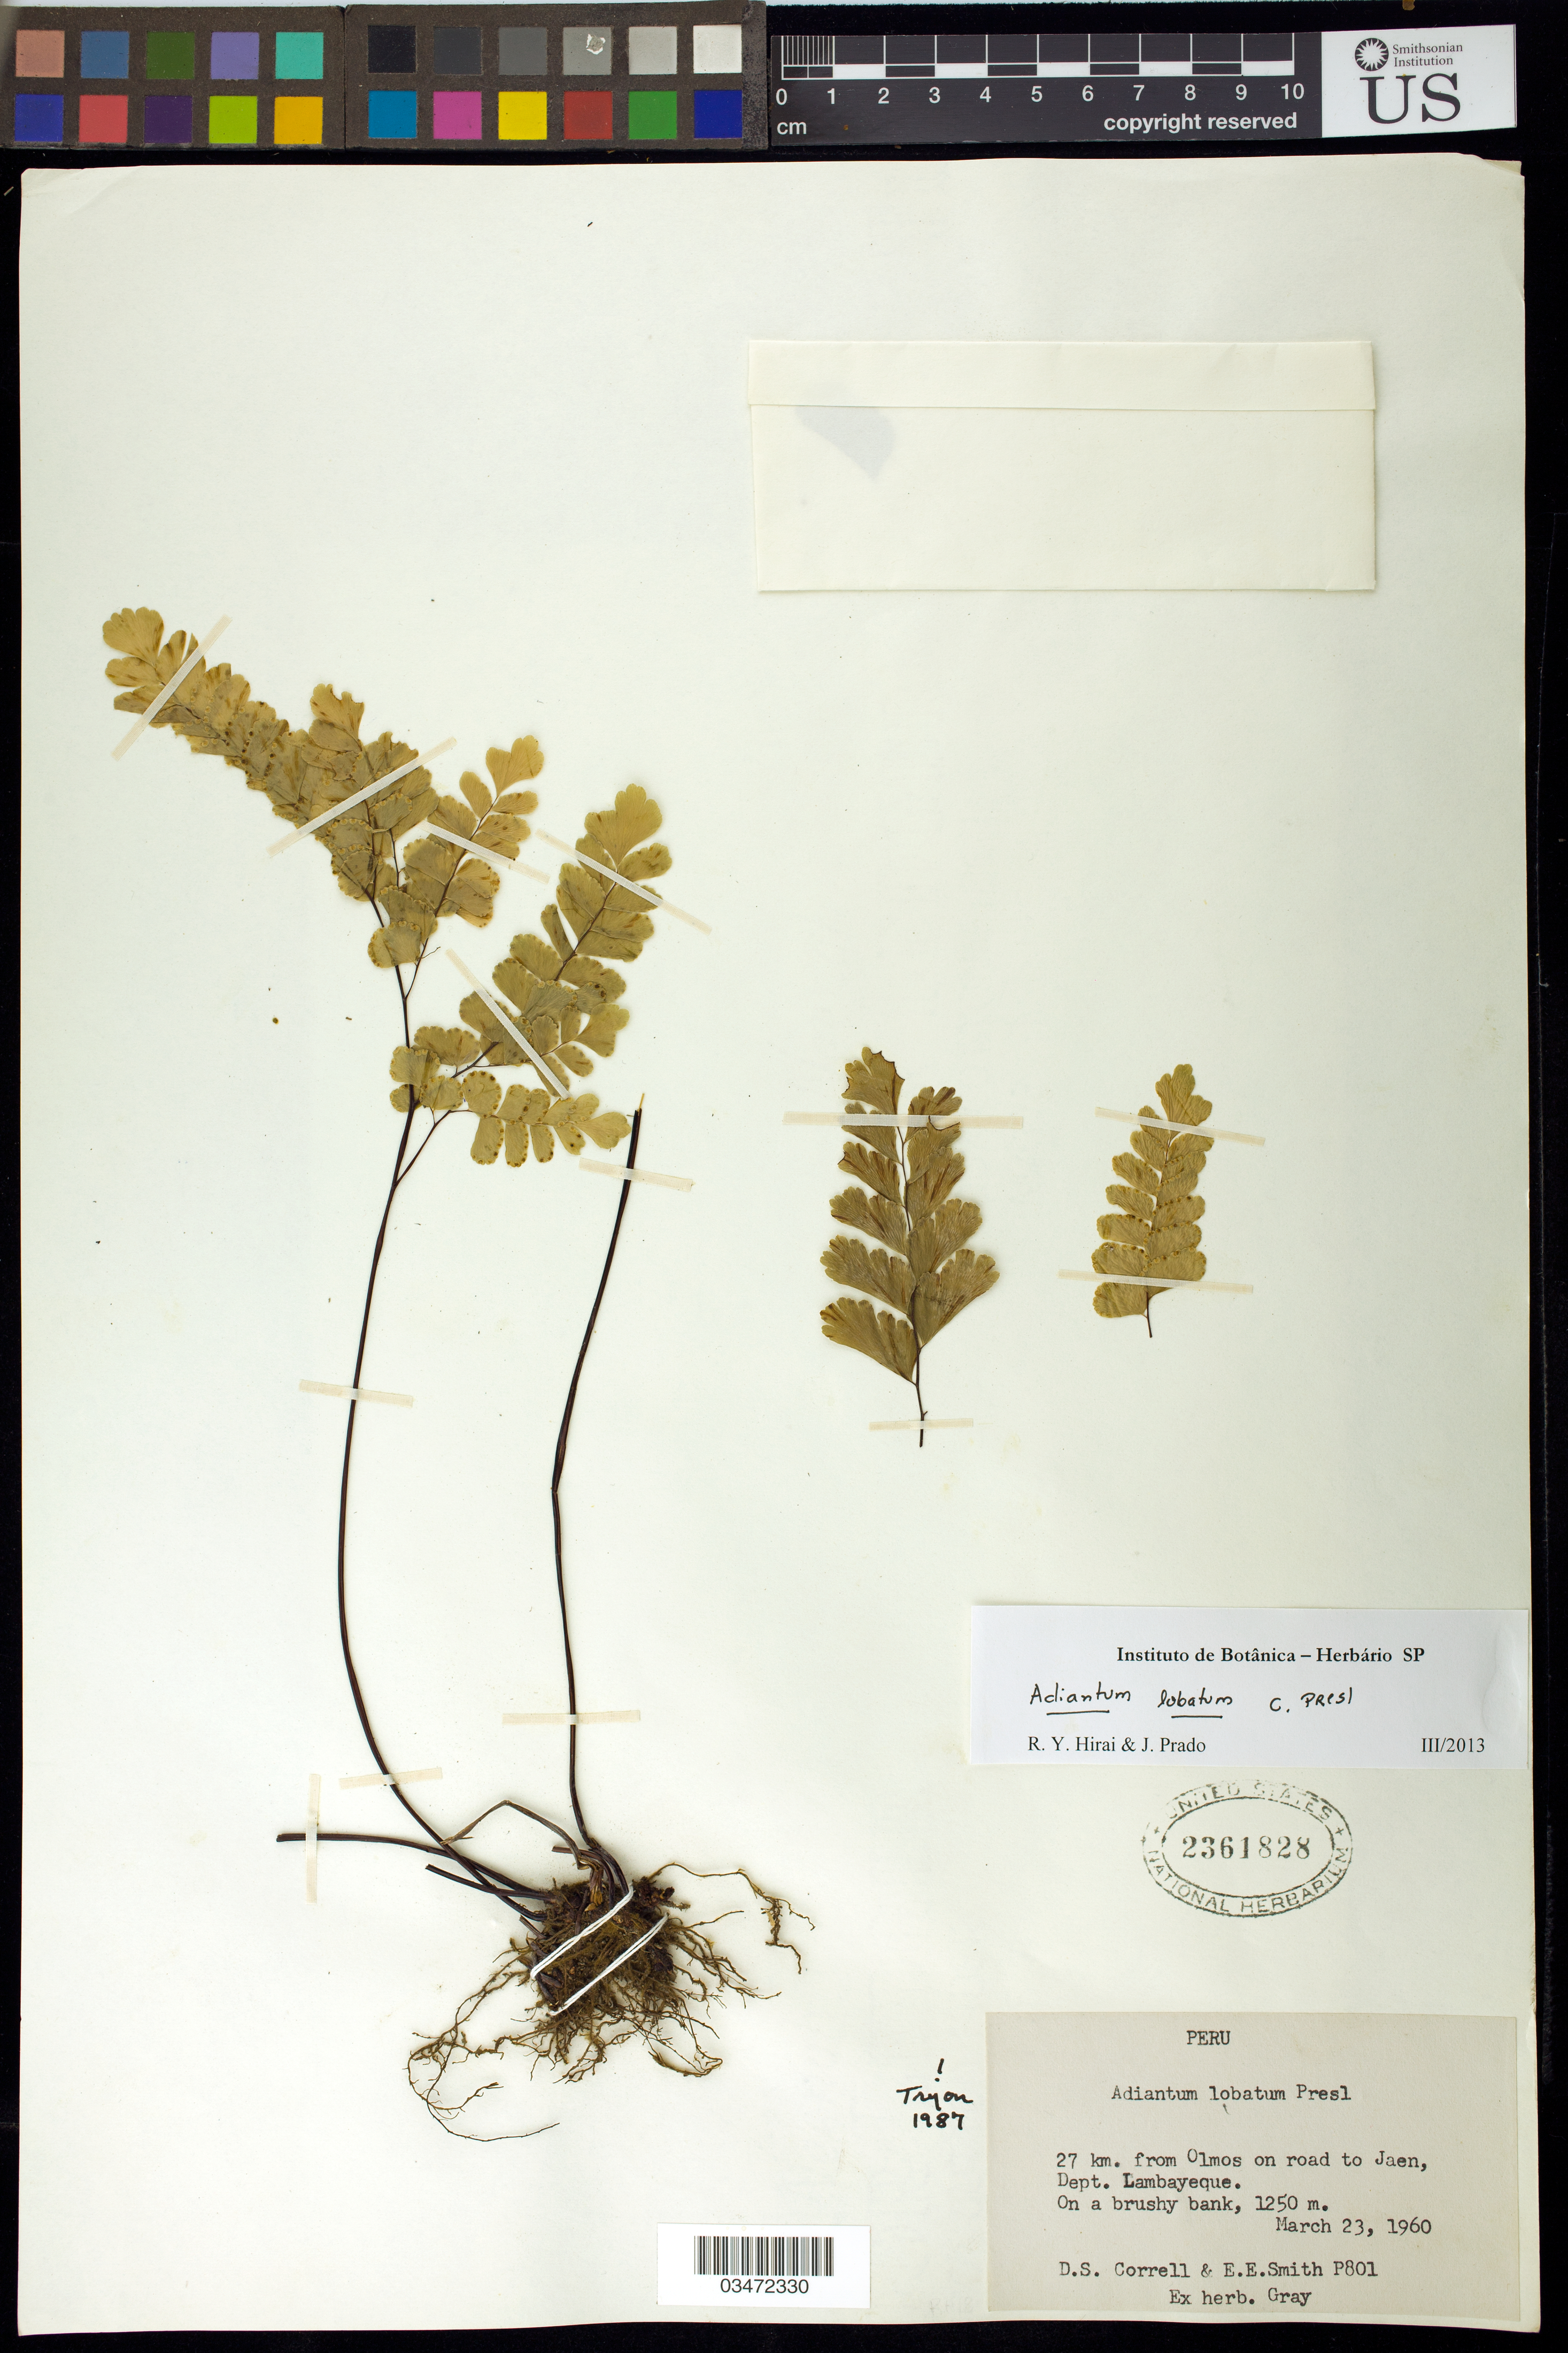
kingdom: Plantae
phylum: Tracheophyta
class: Polypodiopsida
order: Polypodiales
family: Pteridaceae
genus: Adiantum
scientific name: Adiantum lobatum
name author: C. Presl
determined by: Hirzi, R. Y.; Prado, J.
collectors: D. S. Correll & E. E. Smith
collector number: P801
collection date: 1960-03-23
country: Peru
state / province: Lambayeque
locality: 27 km from Olmos on road to Jaen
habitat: On a brushy bank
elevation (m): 1250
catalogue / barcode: US 2361828